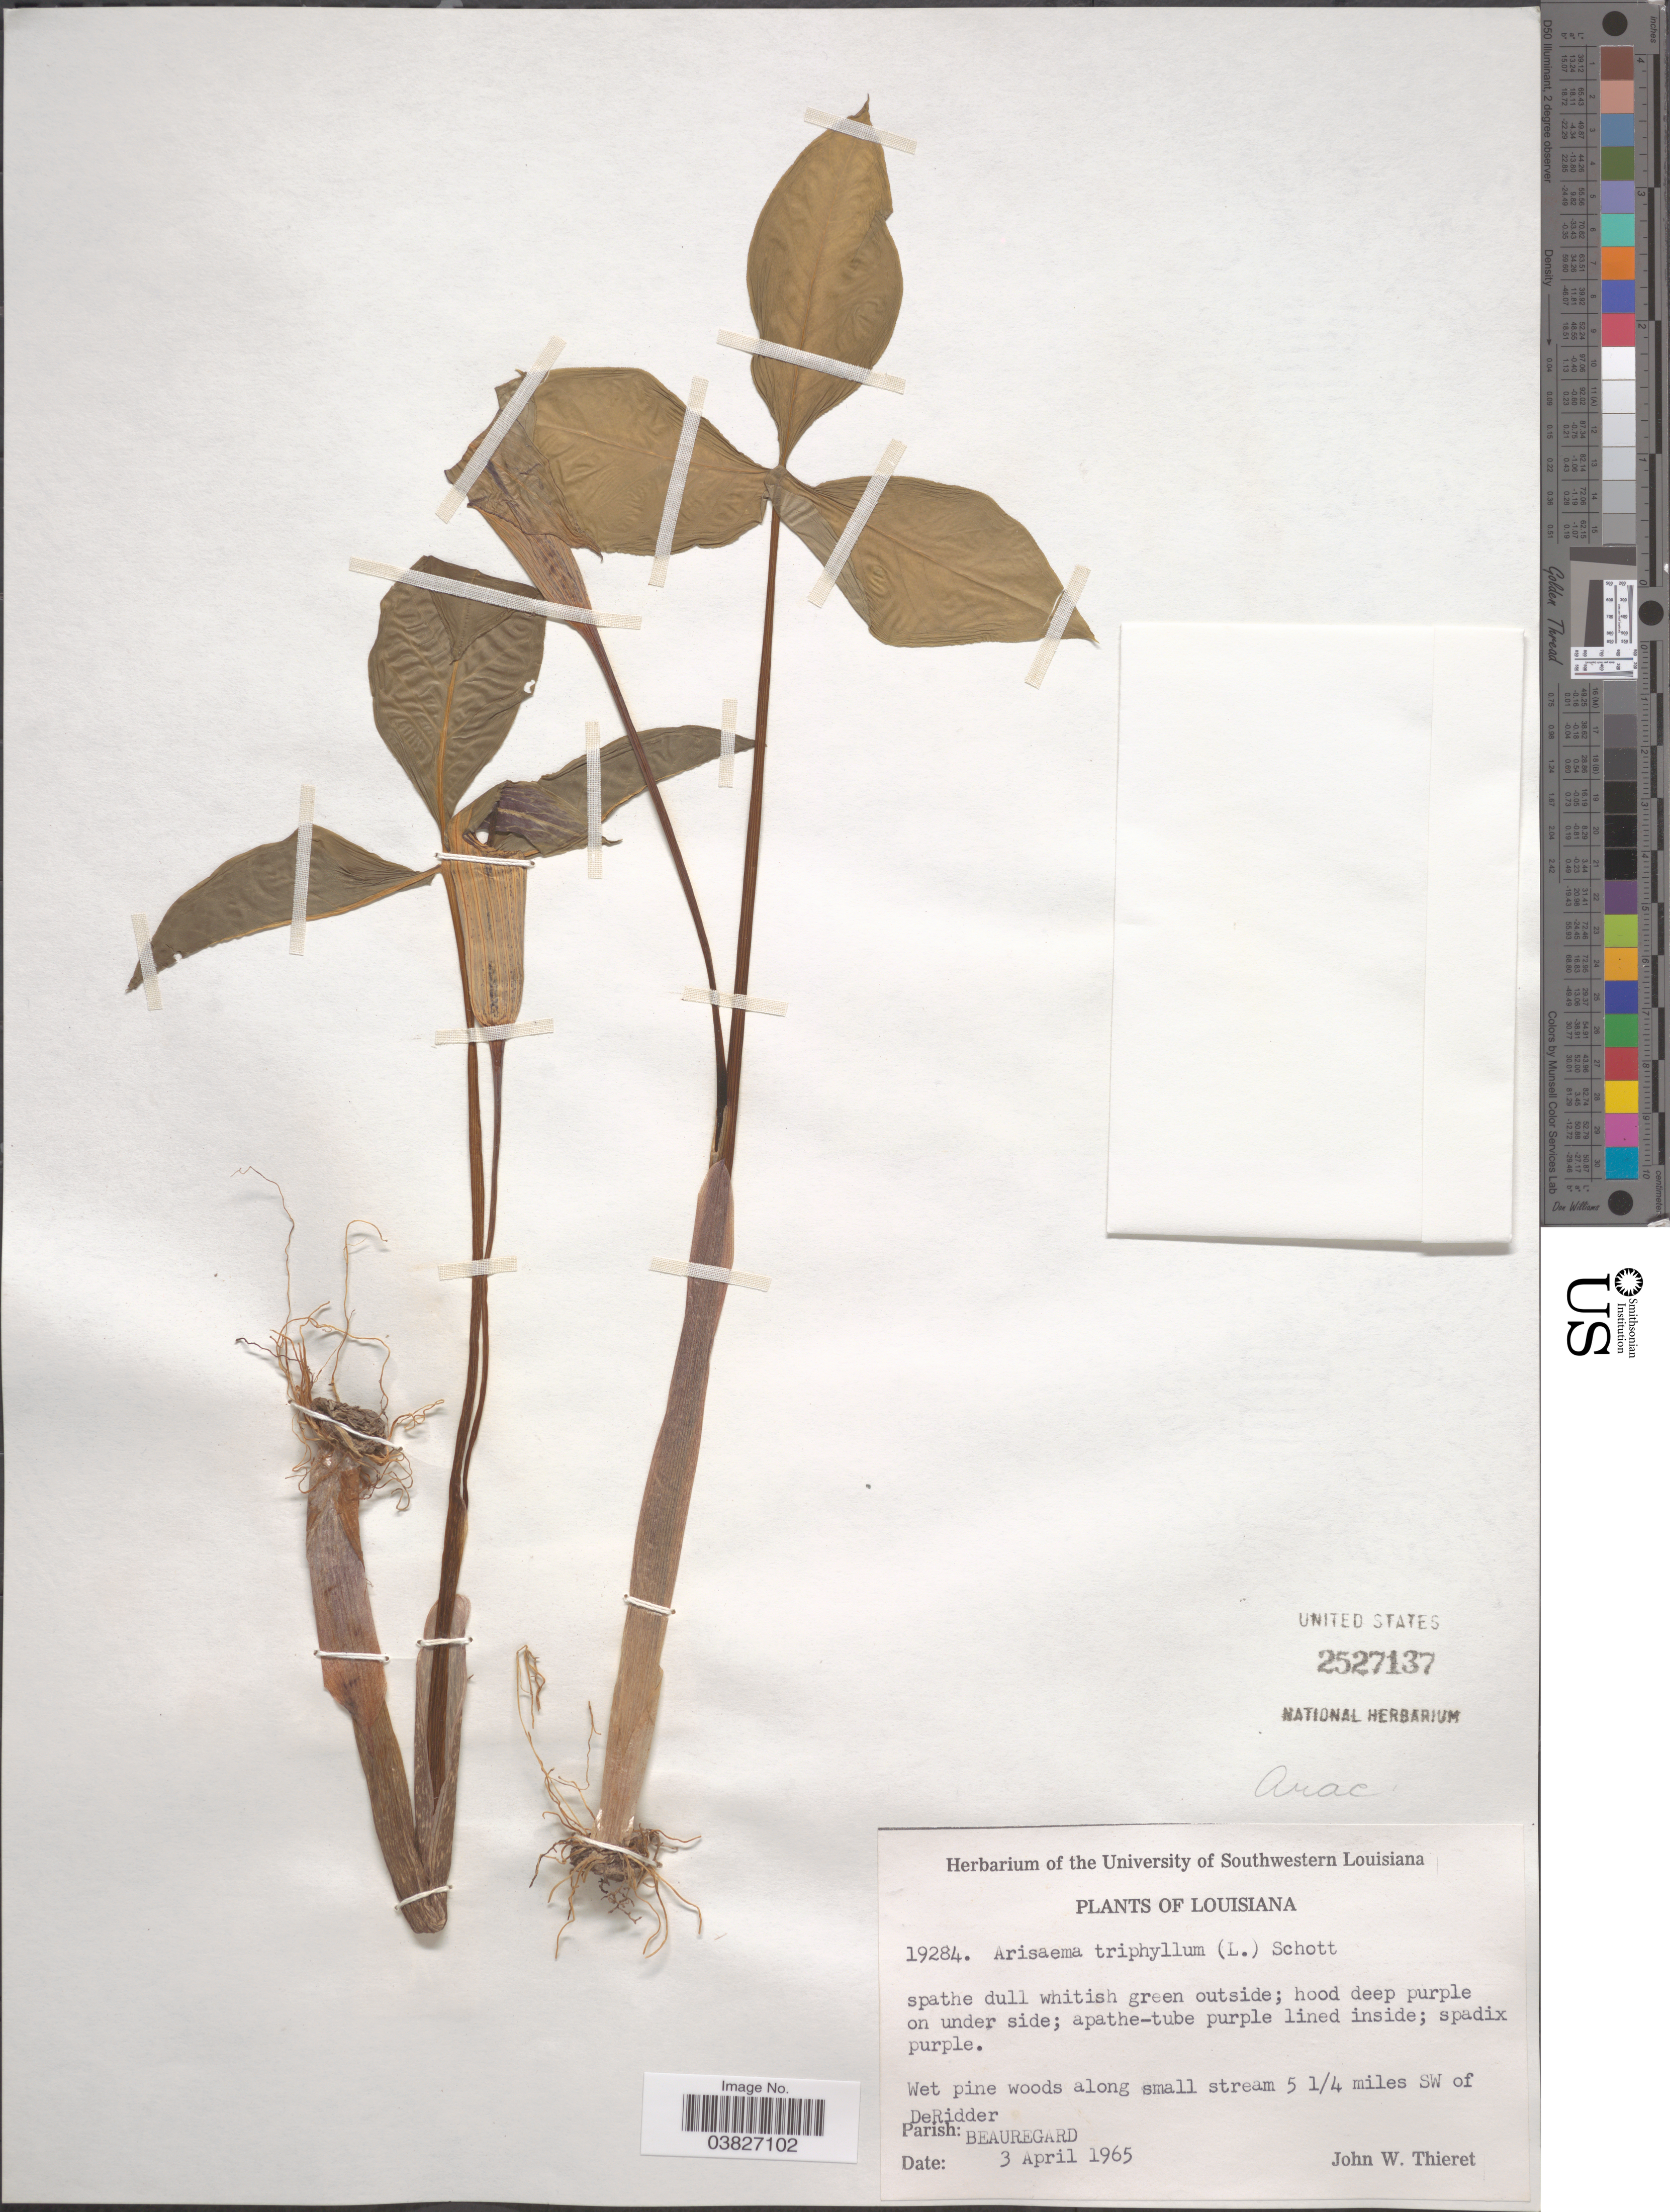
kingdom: Plantae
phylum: Tracheophyta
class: Liliopsida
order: Alismatales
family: Araceae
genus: Arisaema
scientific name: Arisaema triphyllum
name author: (L.) Schott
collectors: J. W. Thieret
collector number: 19284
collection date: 1965-04-03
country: United States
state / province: Louisiana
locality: Along small stream 5 ¼ miles SW of DeRidder. Parish: Beauregard.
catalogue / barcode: US 2527137